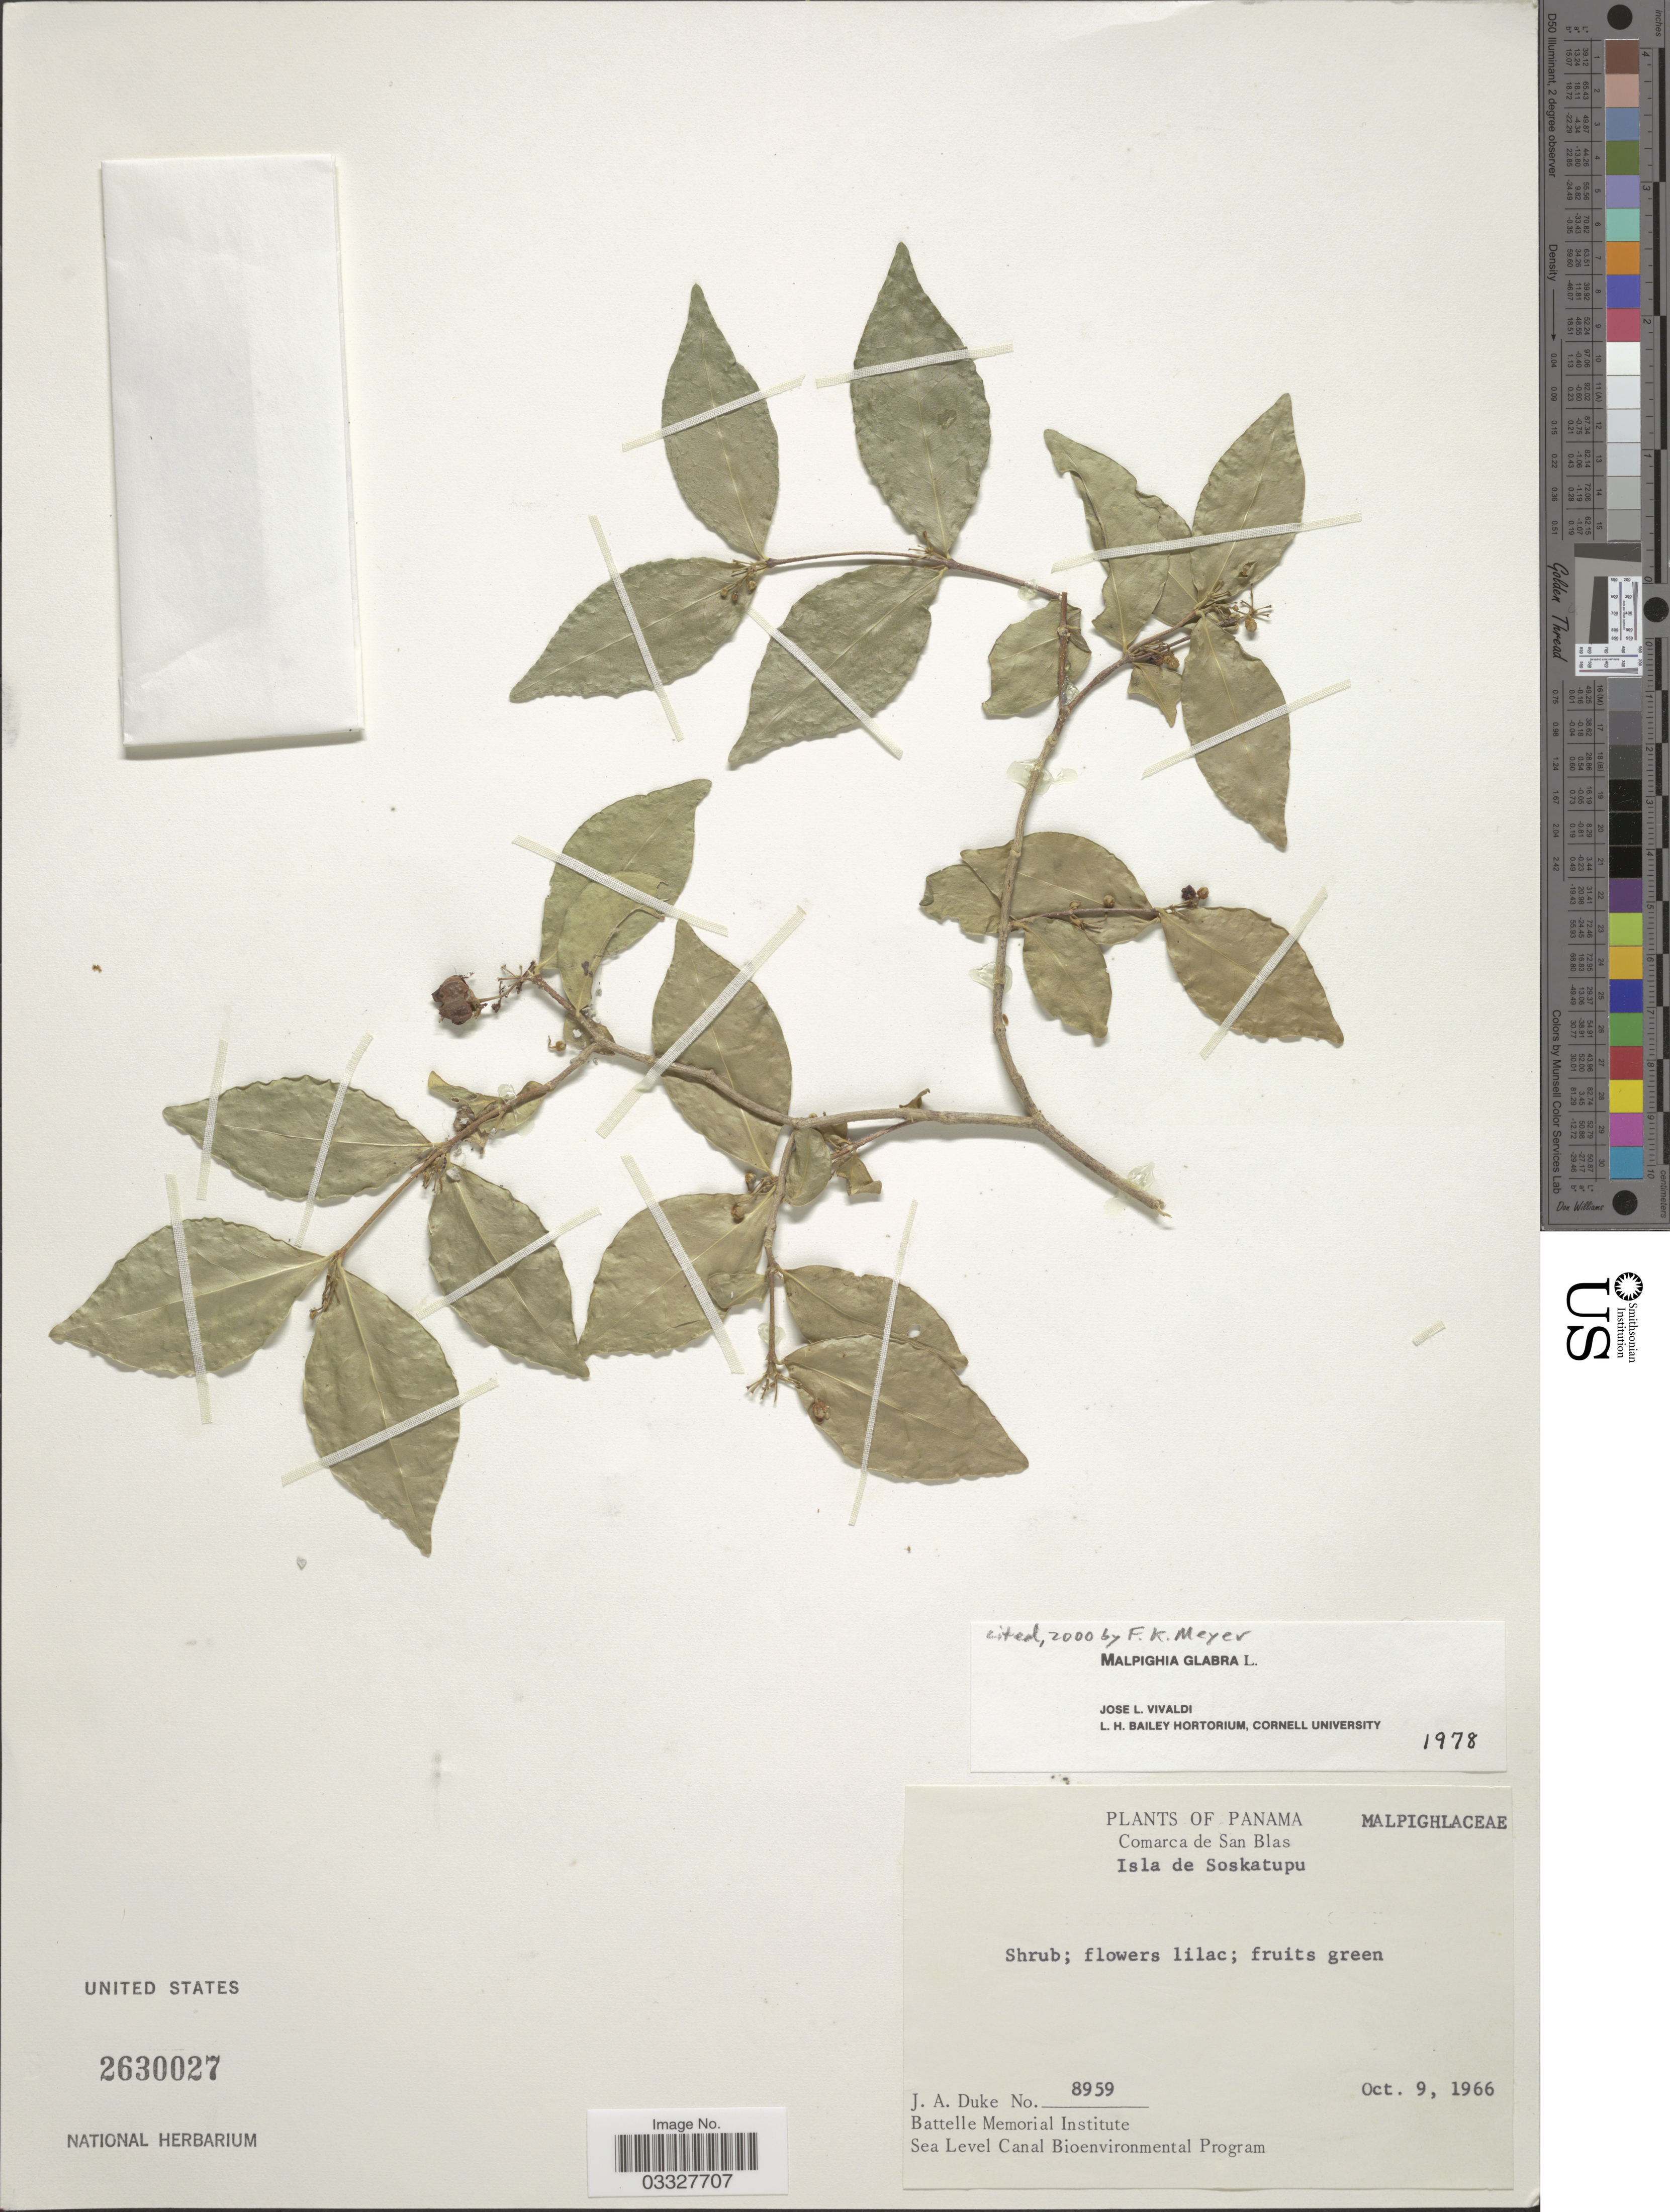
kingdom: Plantae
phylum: Tracheophyta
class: Magnoliopsida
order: Malpighiales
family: Malpighiaceae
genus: Malpighia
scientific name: Malpighia glabra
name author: L.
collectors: J. A. Duke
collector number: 8959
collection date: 1966-10-09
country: Panama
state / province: Kuna Yala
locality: Comarca de San Blas. Isla de Soskatupu.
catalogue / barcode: US 2630027